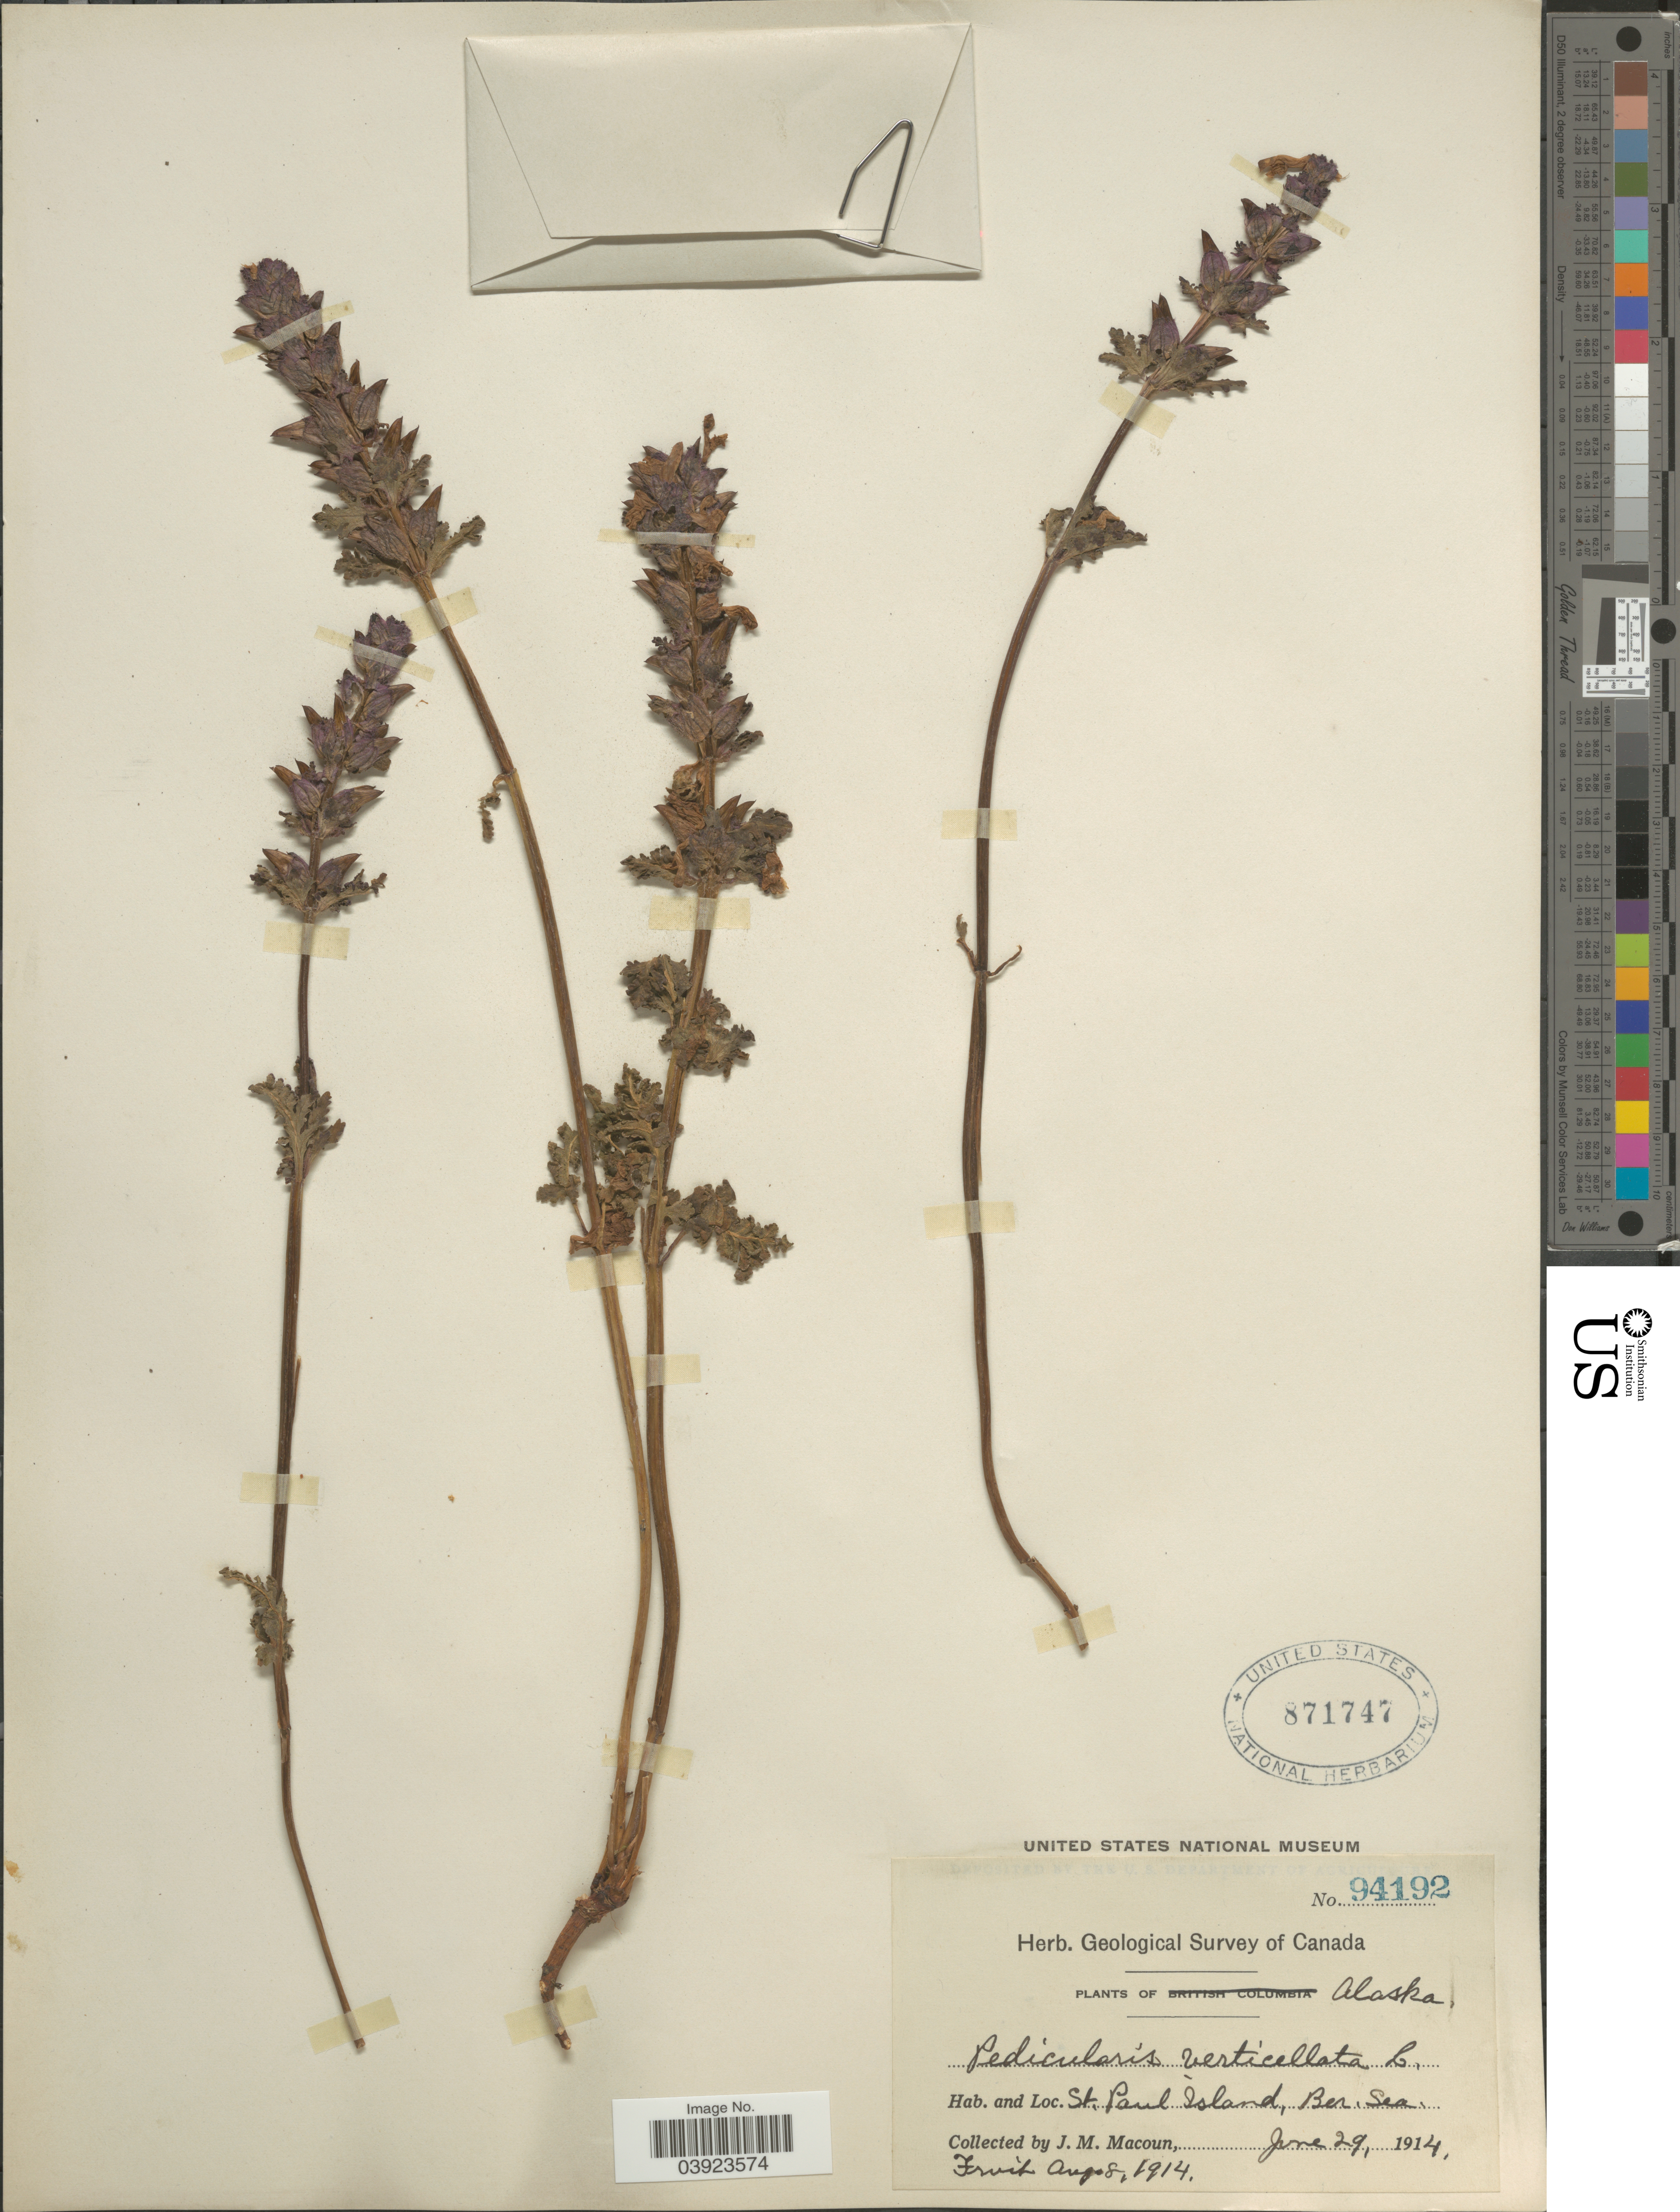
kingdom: Plantae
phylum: Tracheophyta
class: Magnoliopsida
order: Lamiales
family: Orobanchaceae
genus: Pedicularis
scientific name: Pedicularis verticillata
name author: L.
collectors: J. M. Macoun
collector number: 94192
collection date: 1914-06-29/1914-08-08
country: United States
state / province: Alaska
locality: St. Paul Island, Ber. Sea.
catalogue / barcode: US 871747